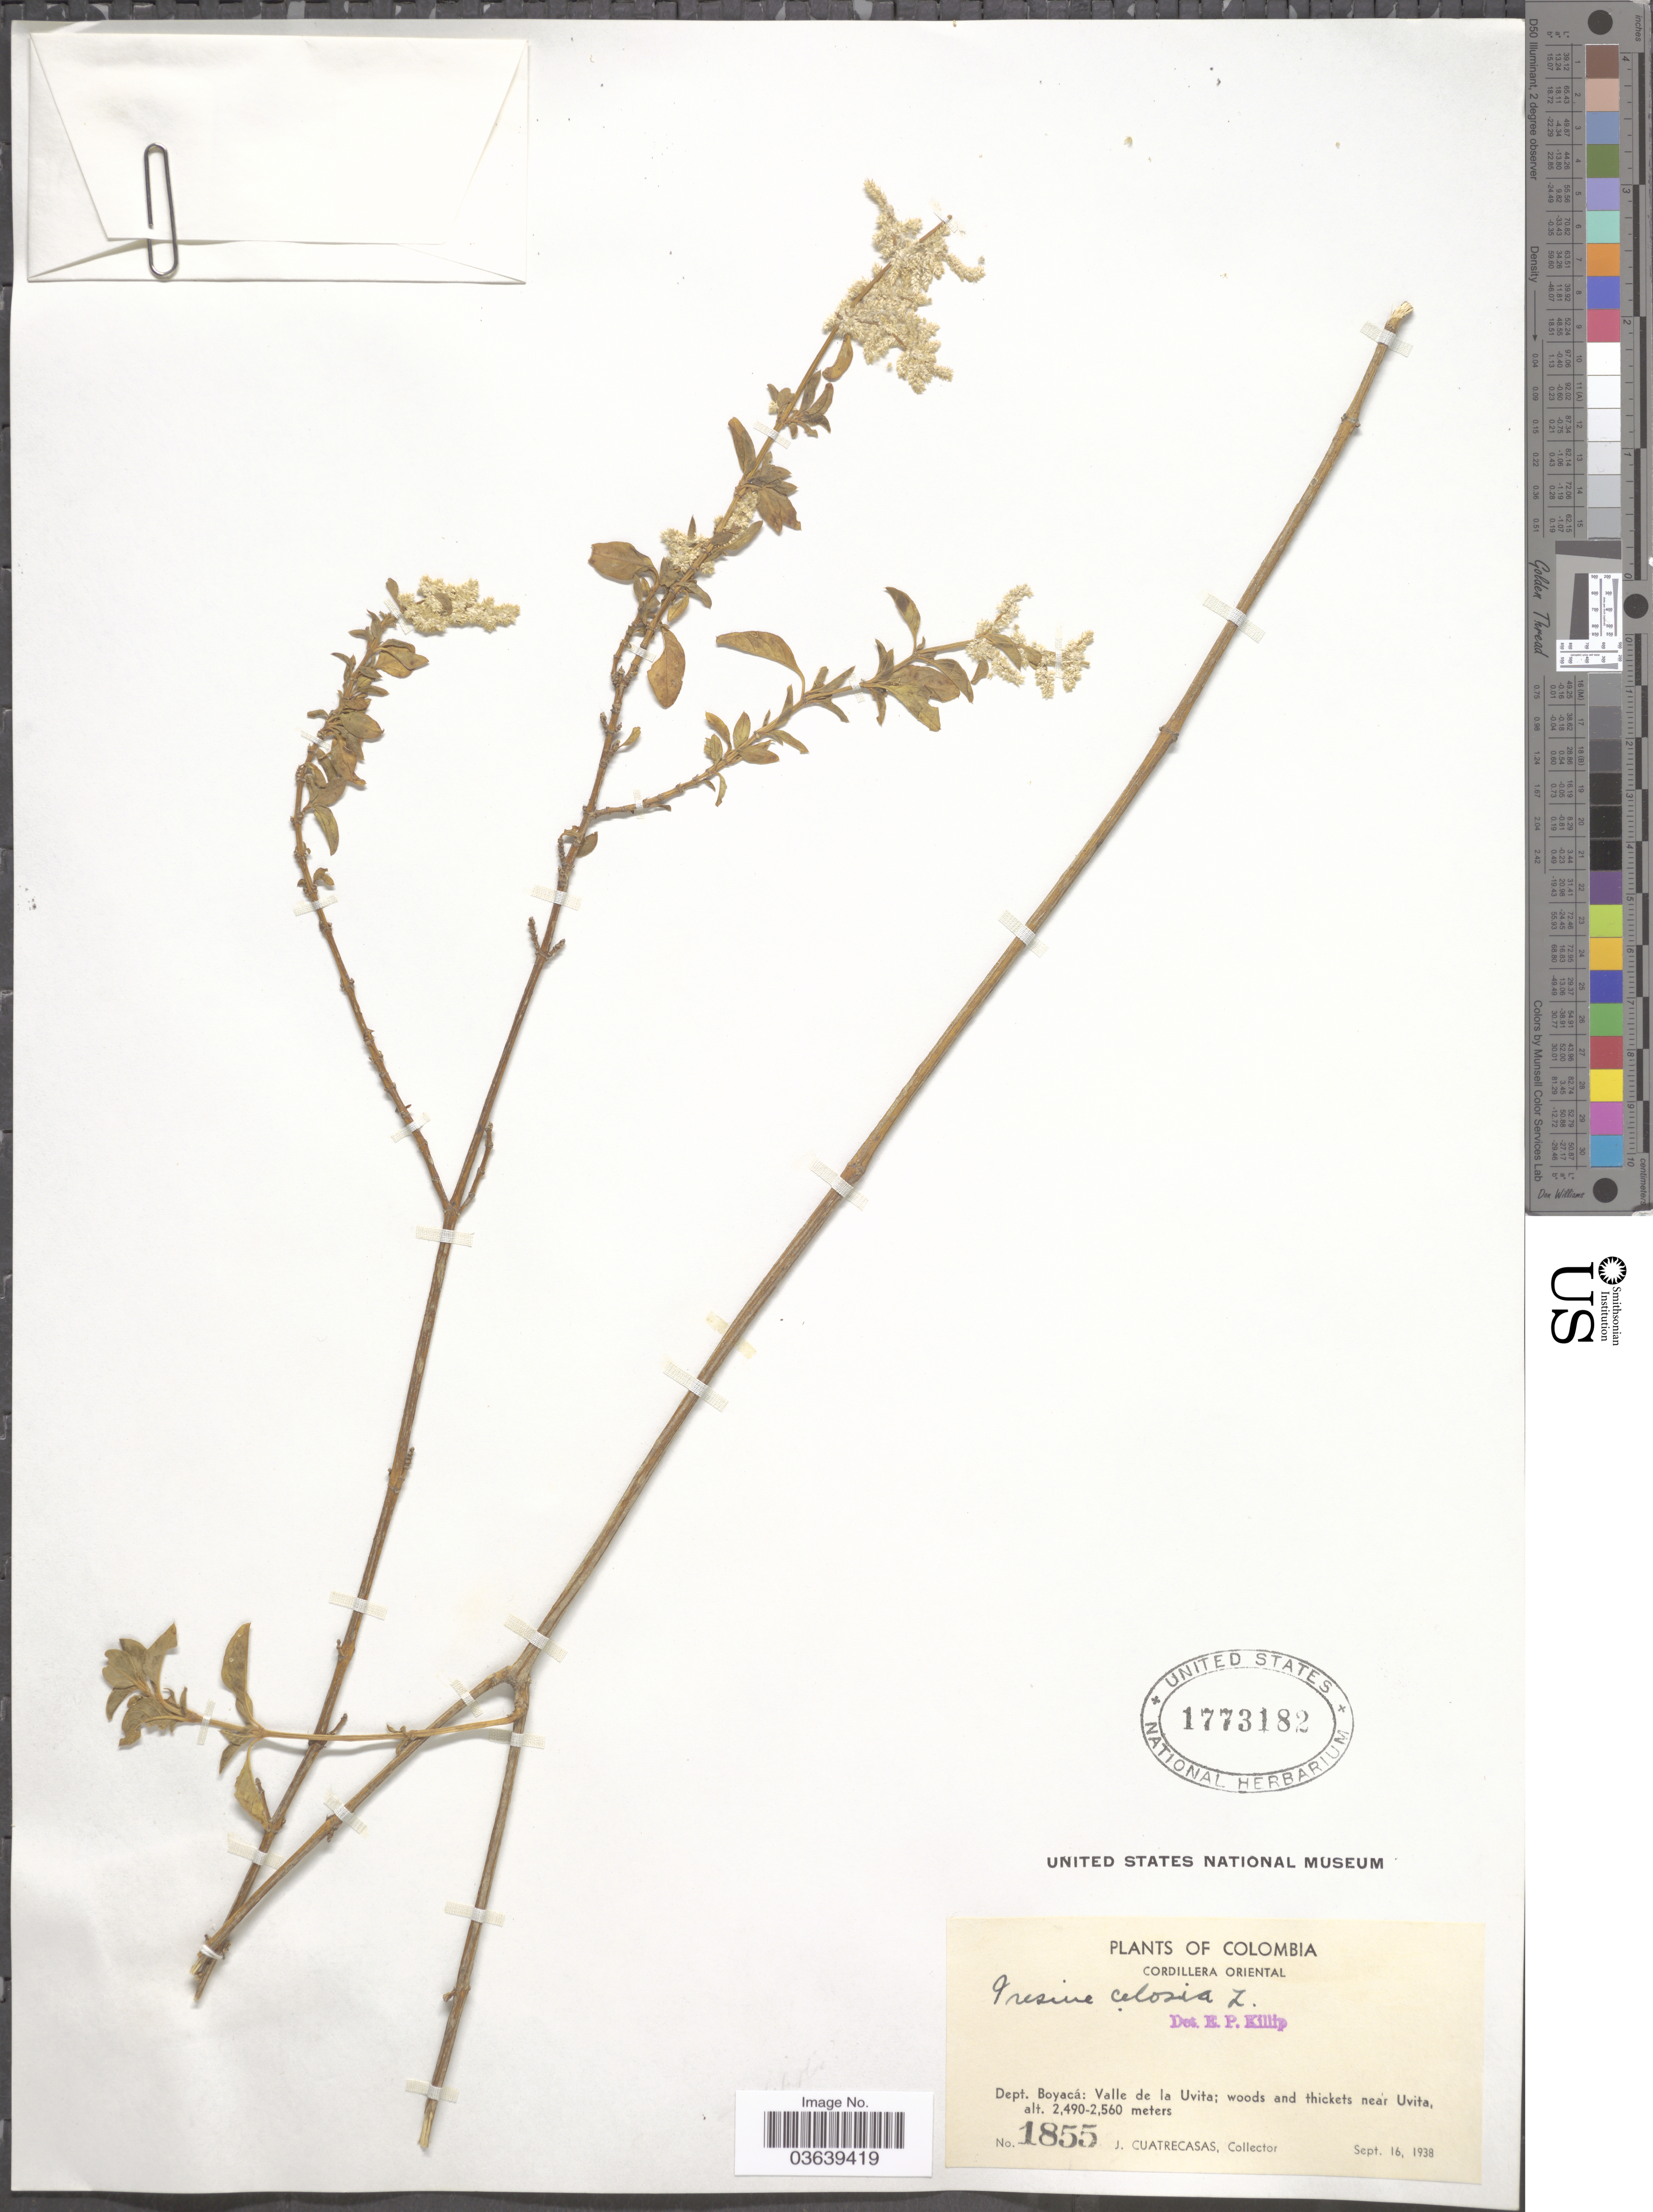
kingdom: Plantae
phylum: Tracheophyta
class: Magnoliopsida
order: Caryophyllales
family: Amaranthaceae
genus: Iresine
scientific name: Iresine celosia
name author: L.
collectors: J. Cuatrecasas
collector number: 1855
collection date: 1938-09-16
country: Colombia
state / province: Boyacá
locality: Cordillera Oriental. Dept. Boyacá: Valle de la Uvita; woods and thickets near Uvita.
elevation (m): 2490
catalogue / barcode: US 1773182